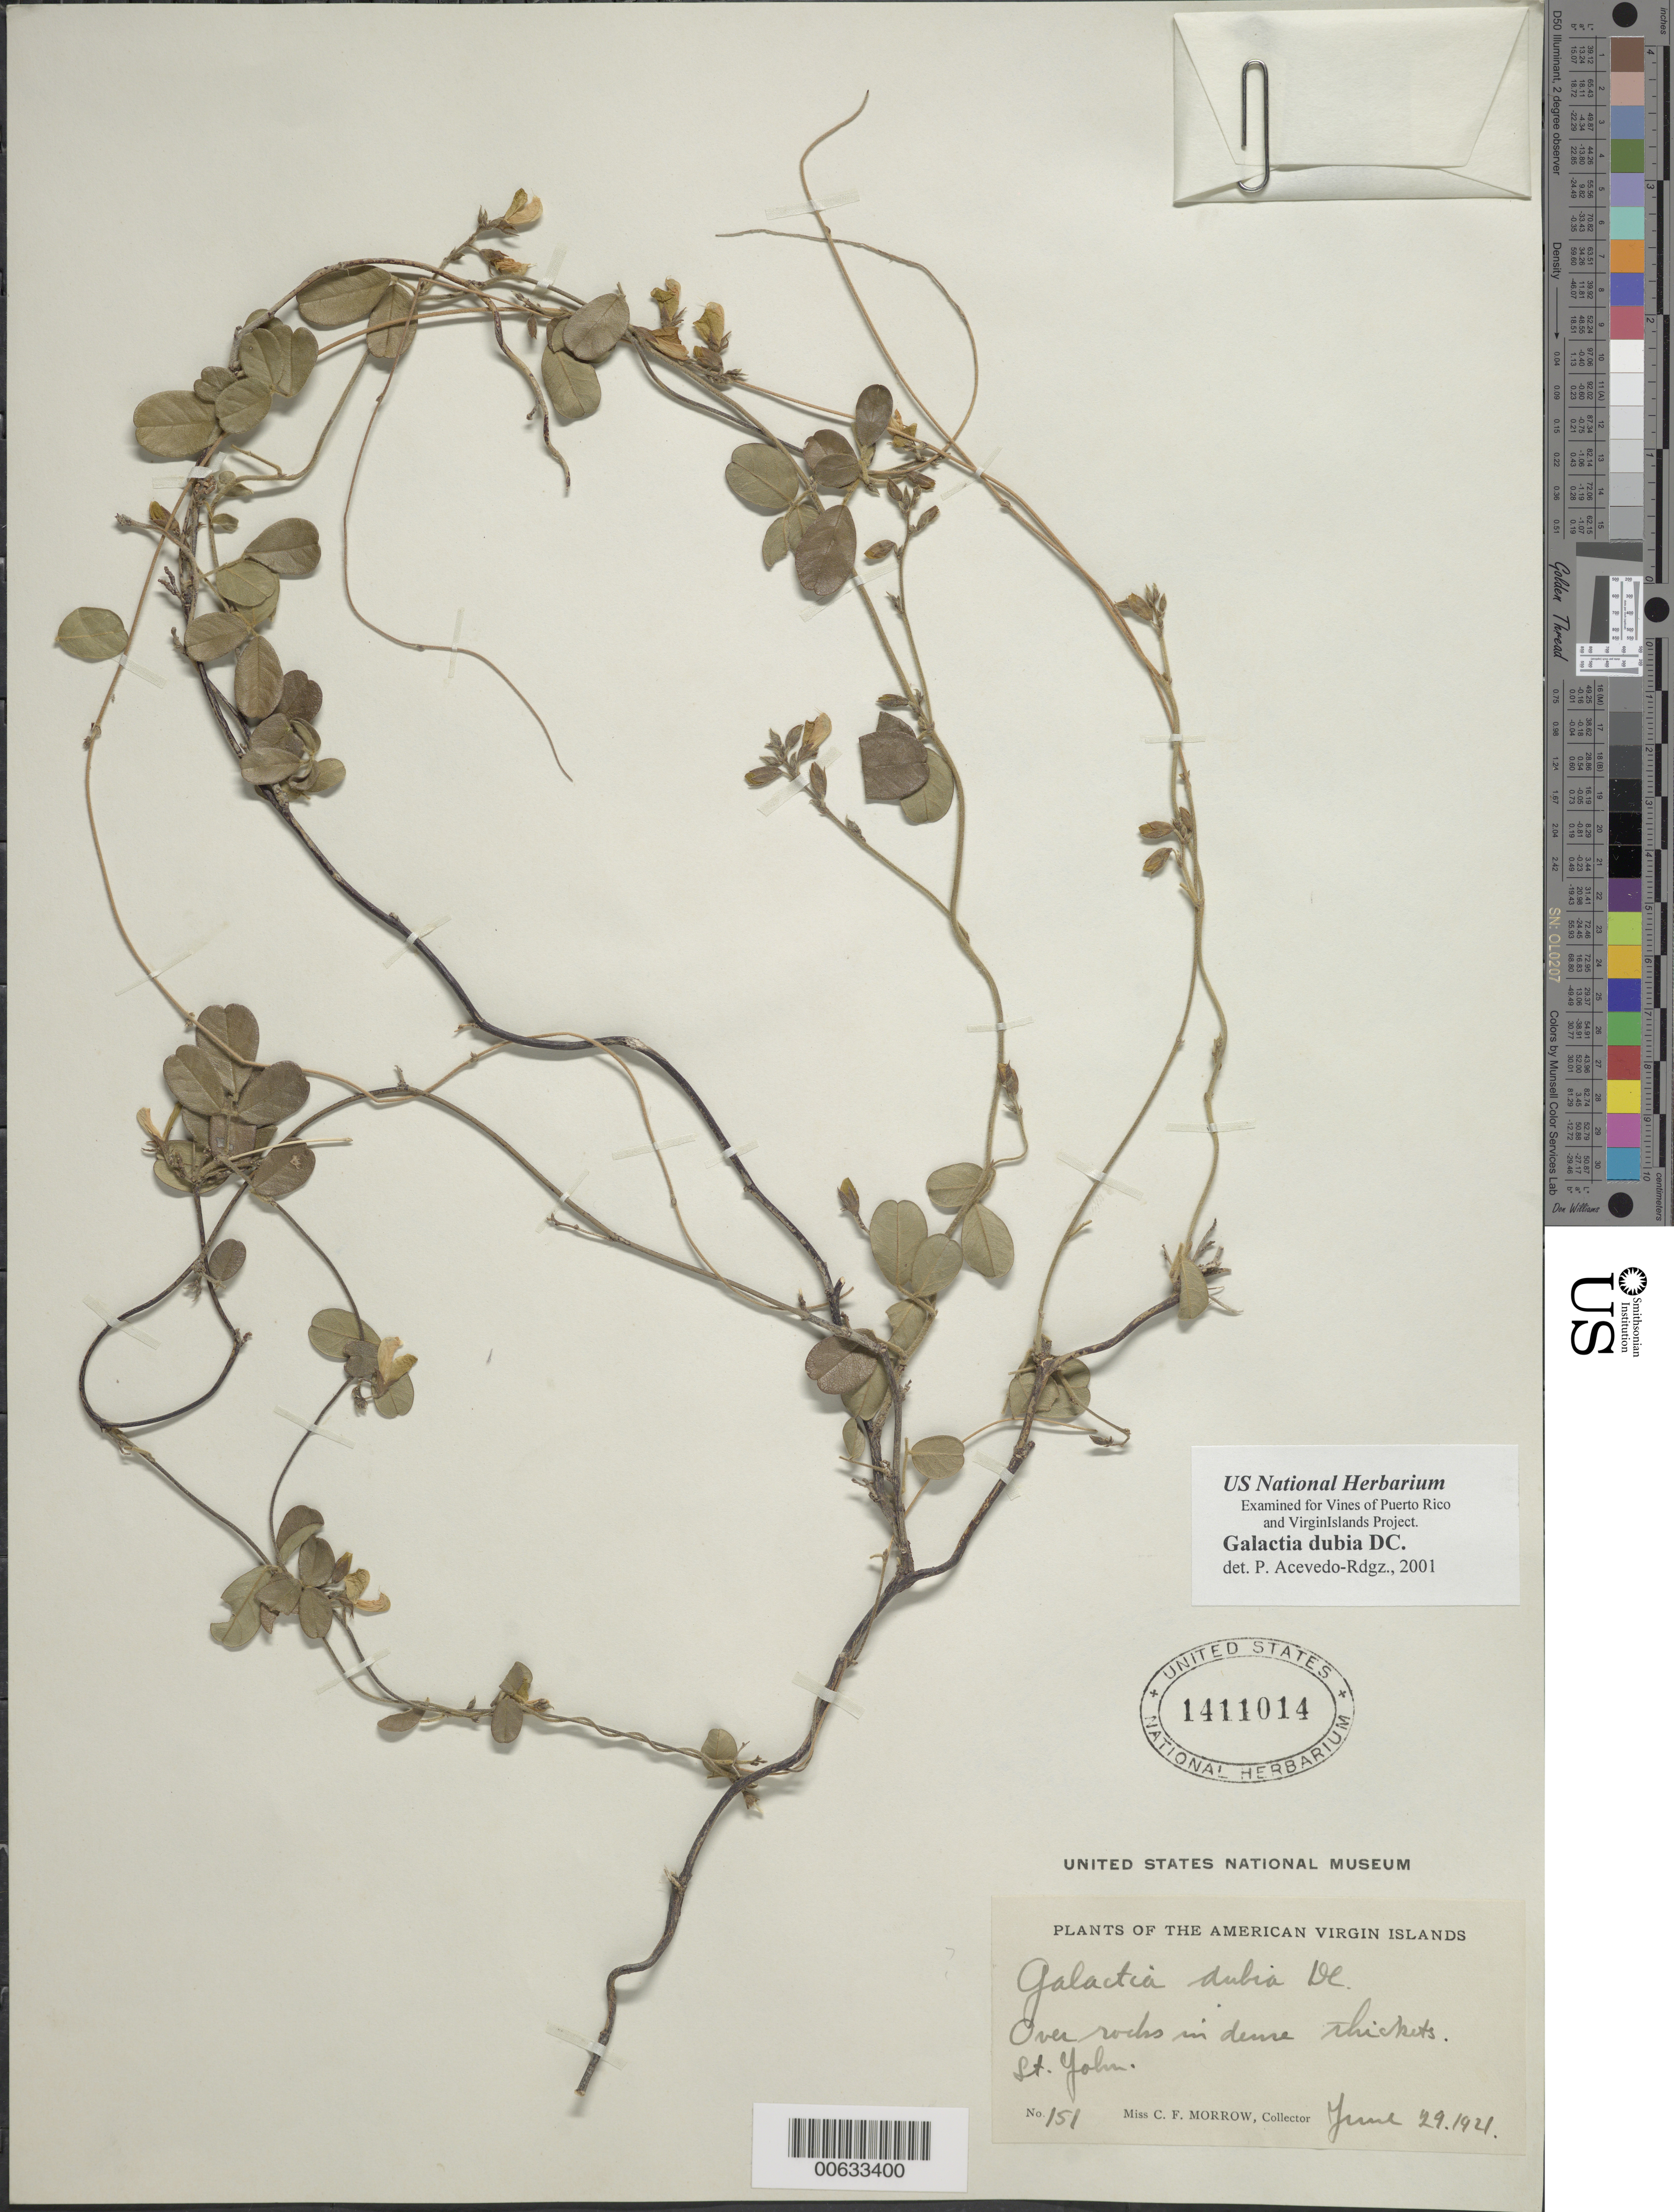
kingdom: Plantae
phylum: Tracheophyta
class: Magnoliopsida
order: Fabales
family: Fabaceae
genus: Galactia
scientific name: Galactia dubia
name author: DC.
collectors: C. Morrow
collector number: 151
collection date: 1921-06-29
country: U.S. Virgin Islands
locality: The American Virgin Islands, St. John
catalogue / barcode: US 1411014